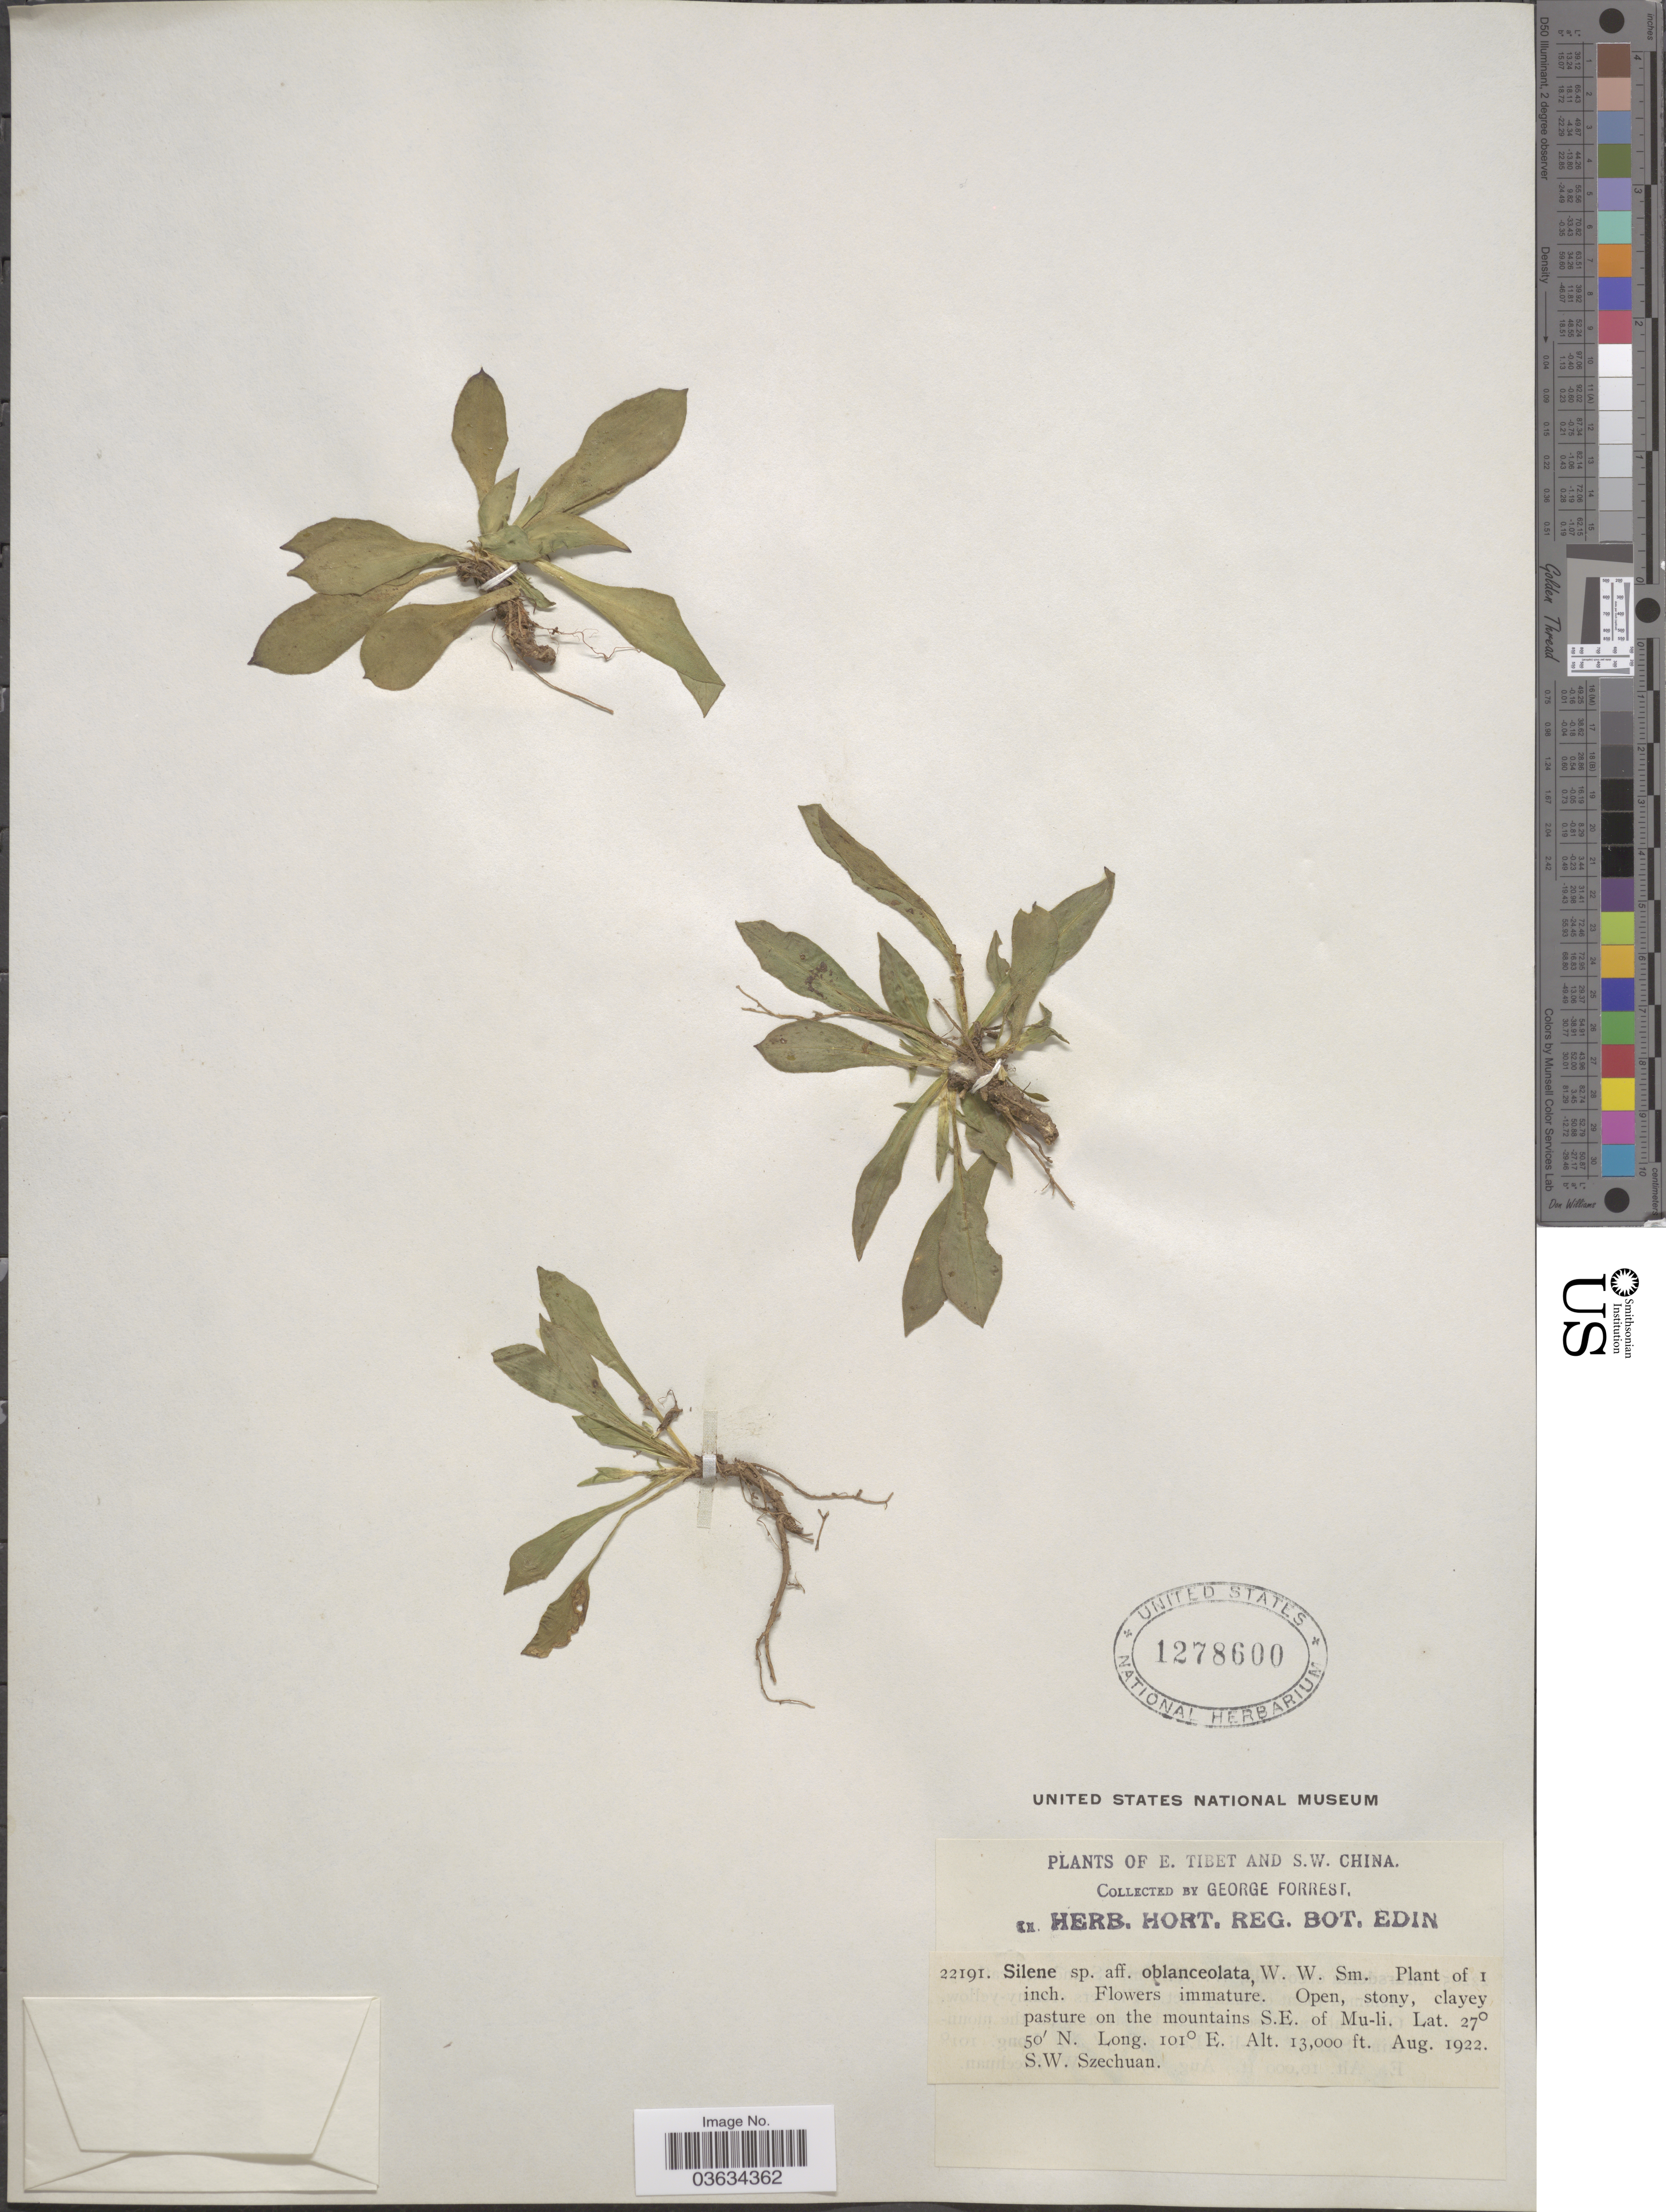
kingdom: Plantae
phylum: Tracheophyta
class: Magnoliopsida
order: Caryophyllales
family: Caryophyllaceae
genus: Silene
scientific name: Silene oblanceolata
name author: W.W. Sm.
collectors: G. Forrest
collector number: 22191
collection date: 1922-08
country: China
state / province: Sichuan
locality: S.W. China. On the mountains S.E. of Mu-li. S.W. Szechuan.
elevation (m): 3962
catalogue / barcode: US 1278600